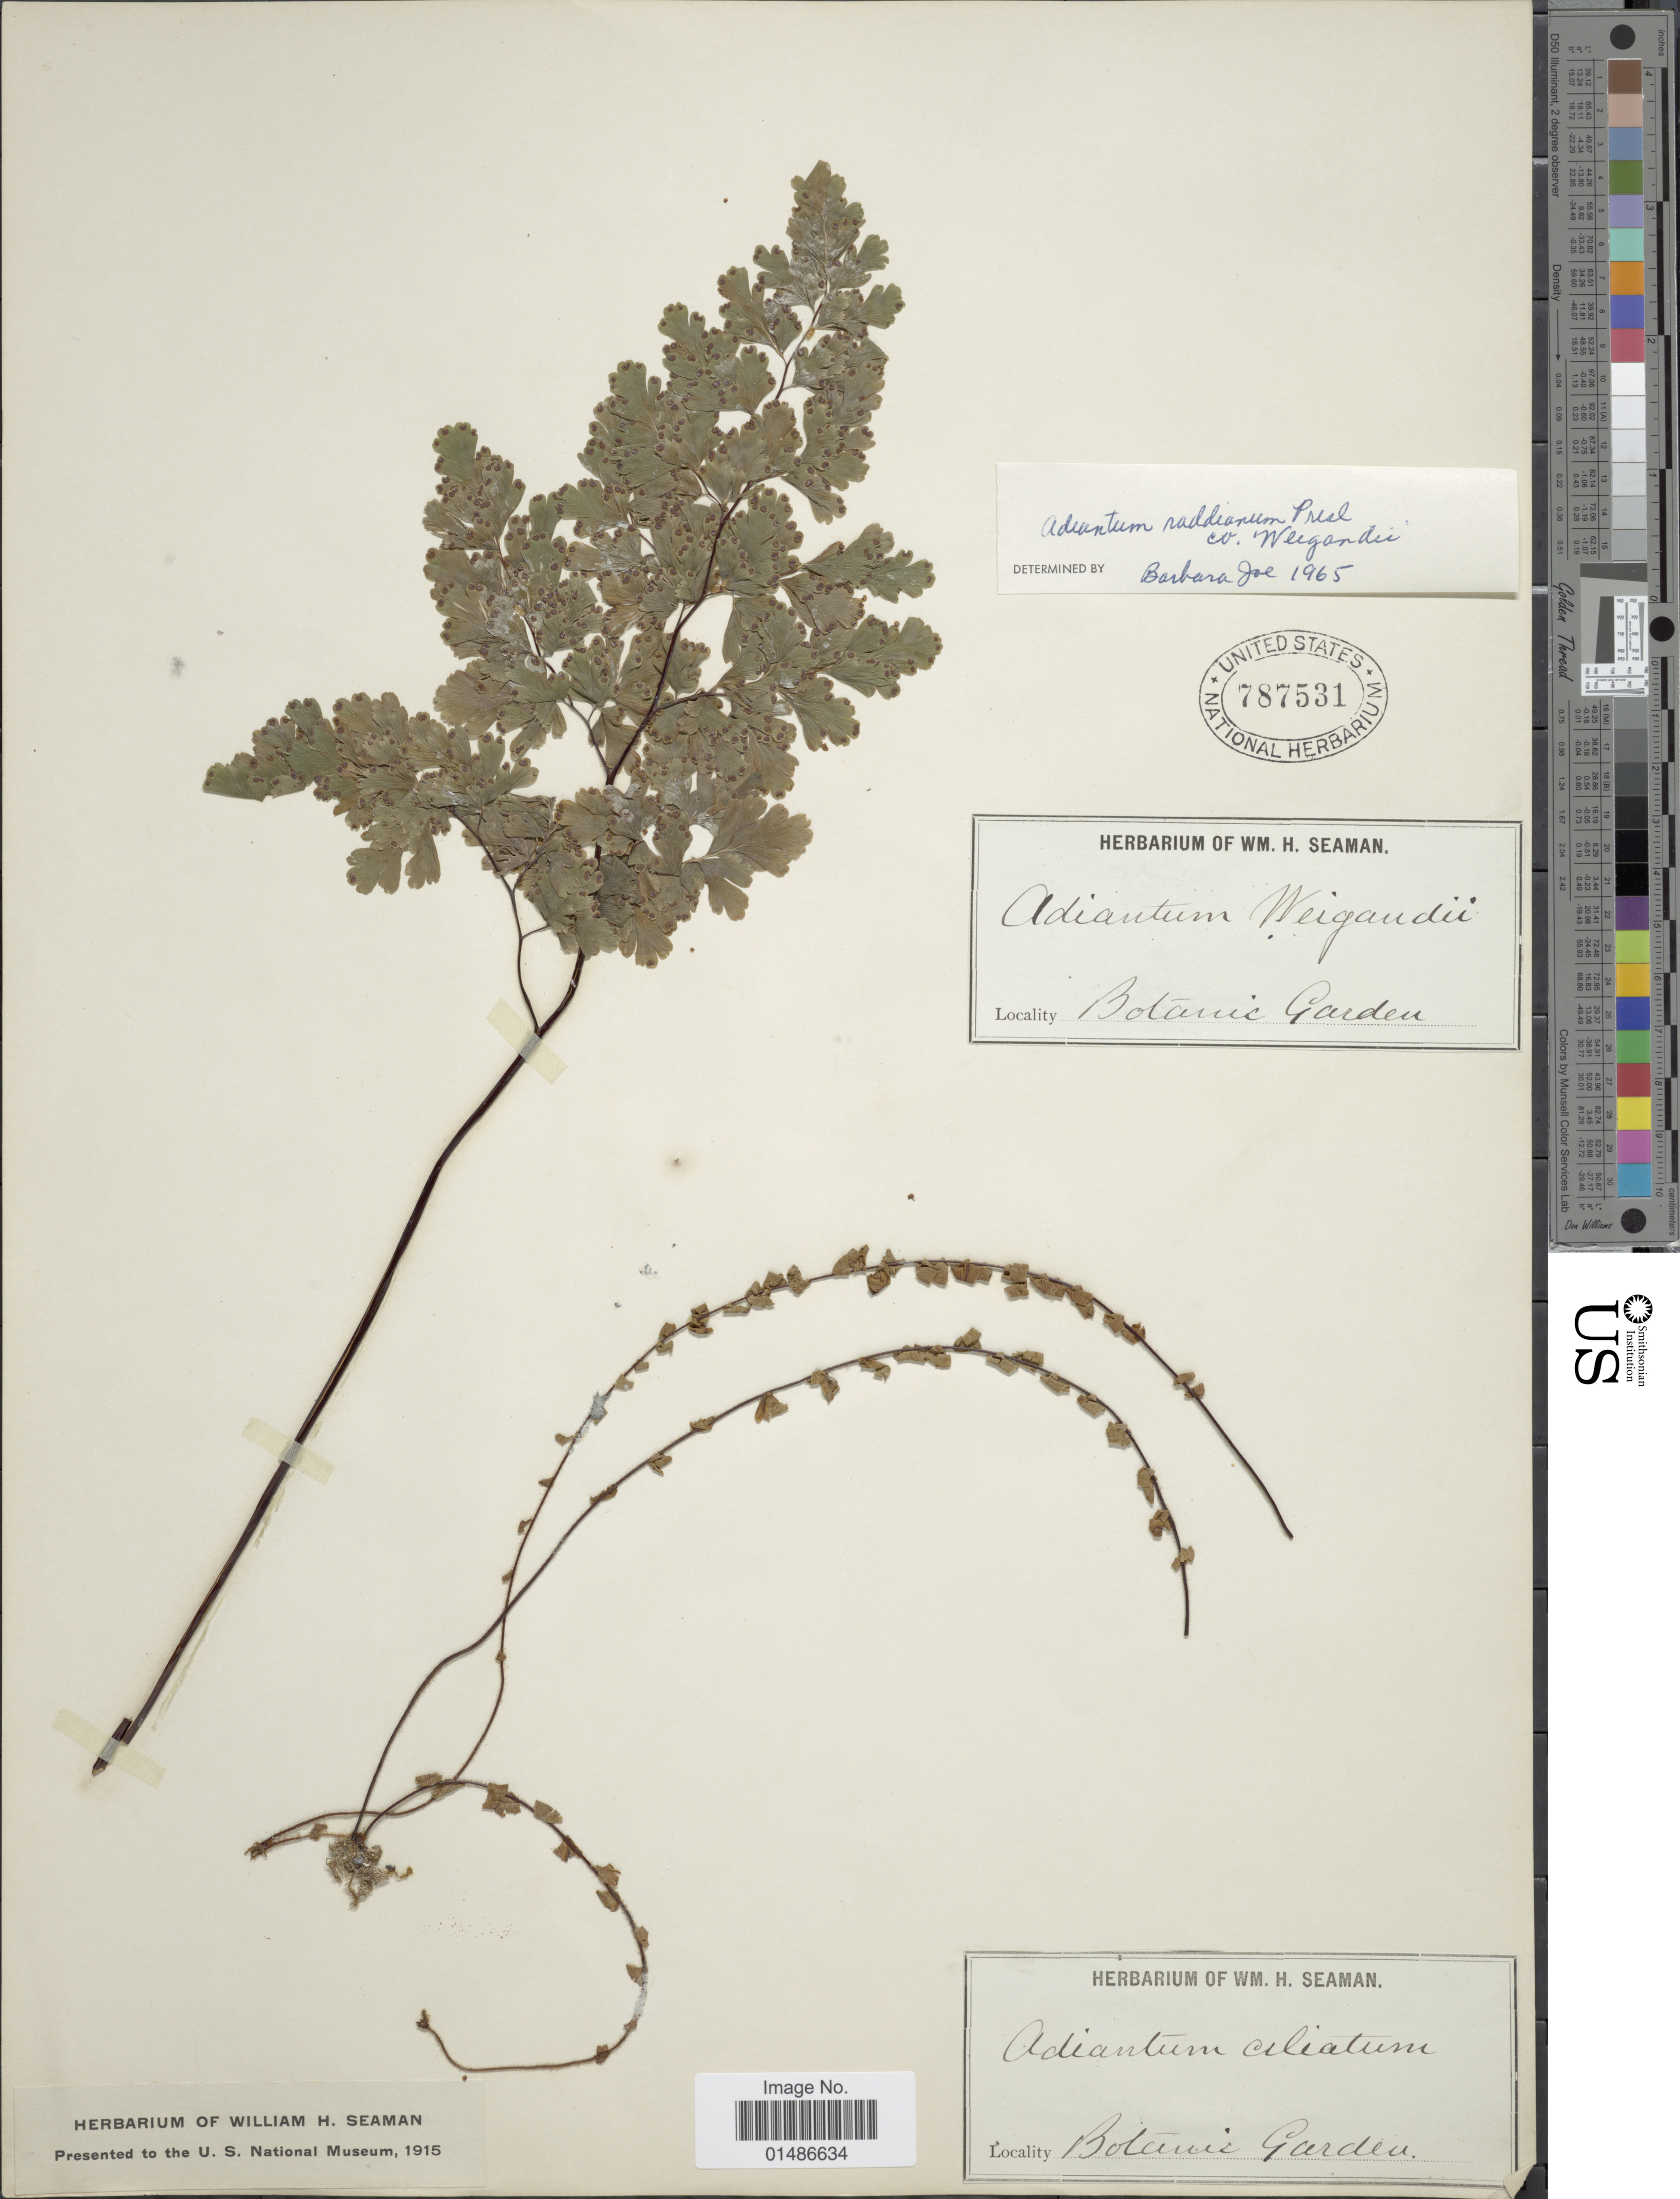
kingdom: Plantae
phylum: Tracheophyta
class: Polypodiopsida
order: Polypodiales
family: Pteridaceae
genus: Adiantum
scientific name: Adiantum raddianum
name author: C. Presl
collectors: ex herb. Seaman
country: United States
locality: Botanic Garden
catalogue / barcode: US 787531